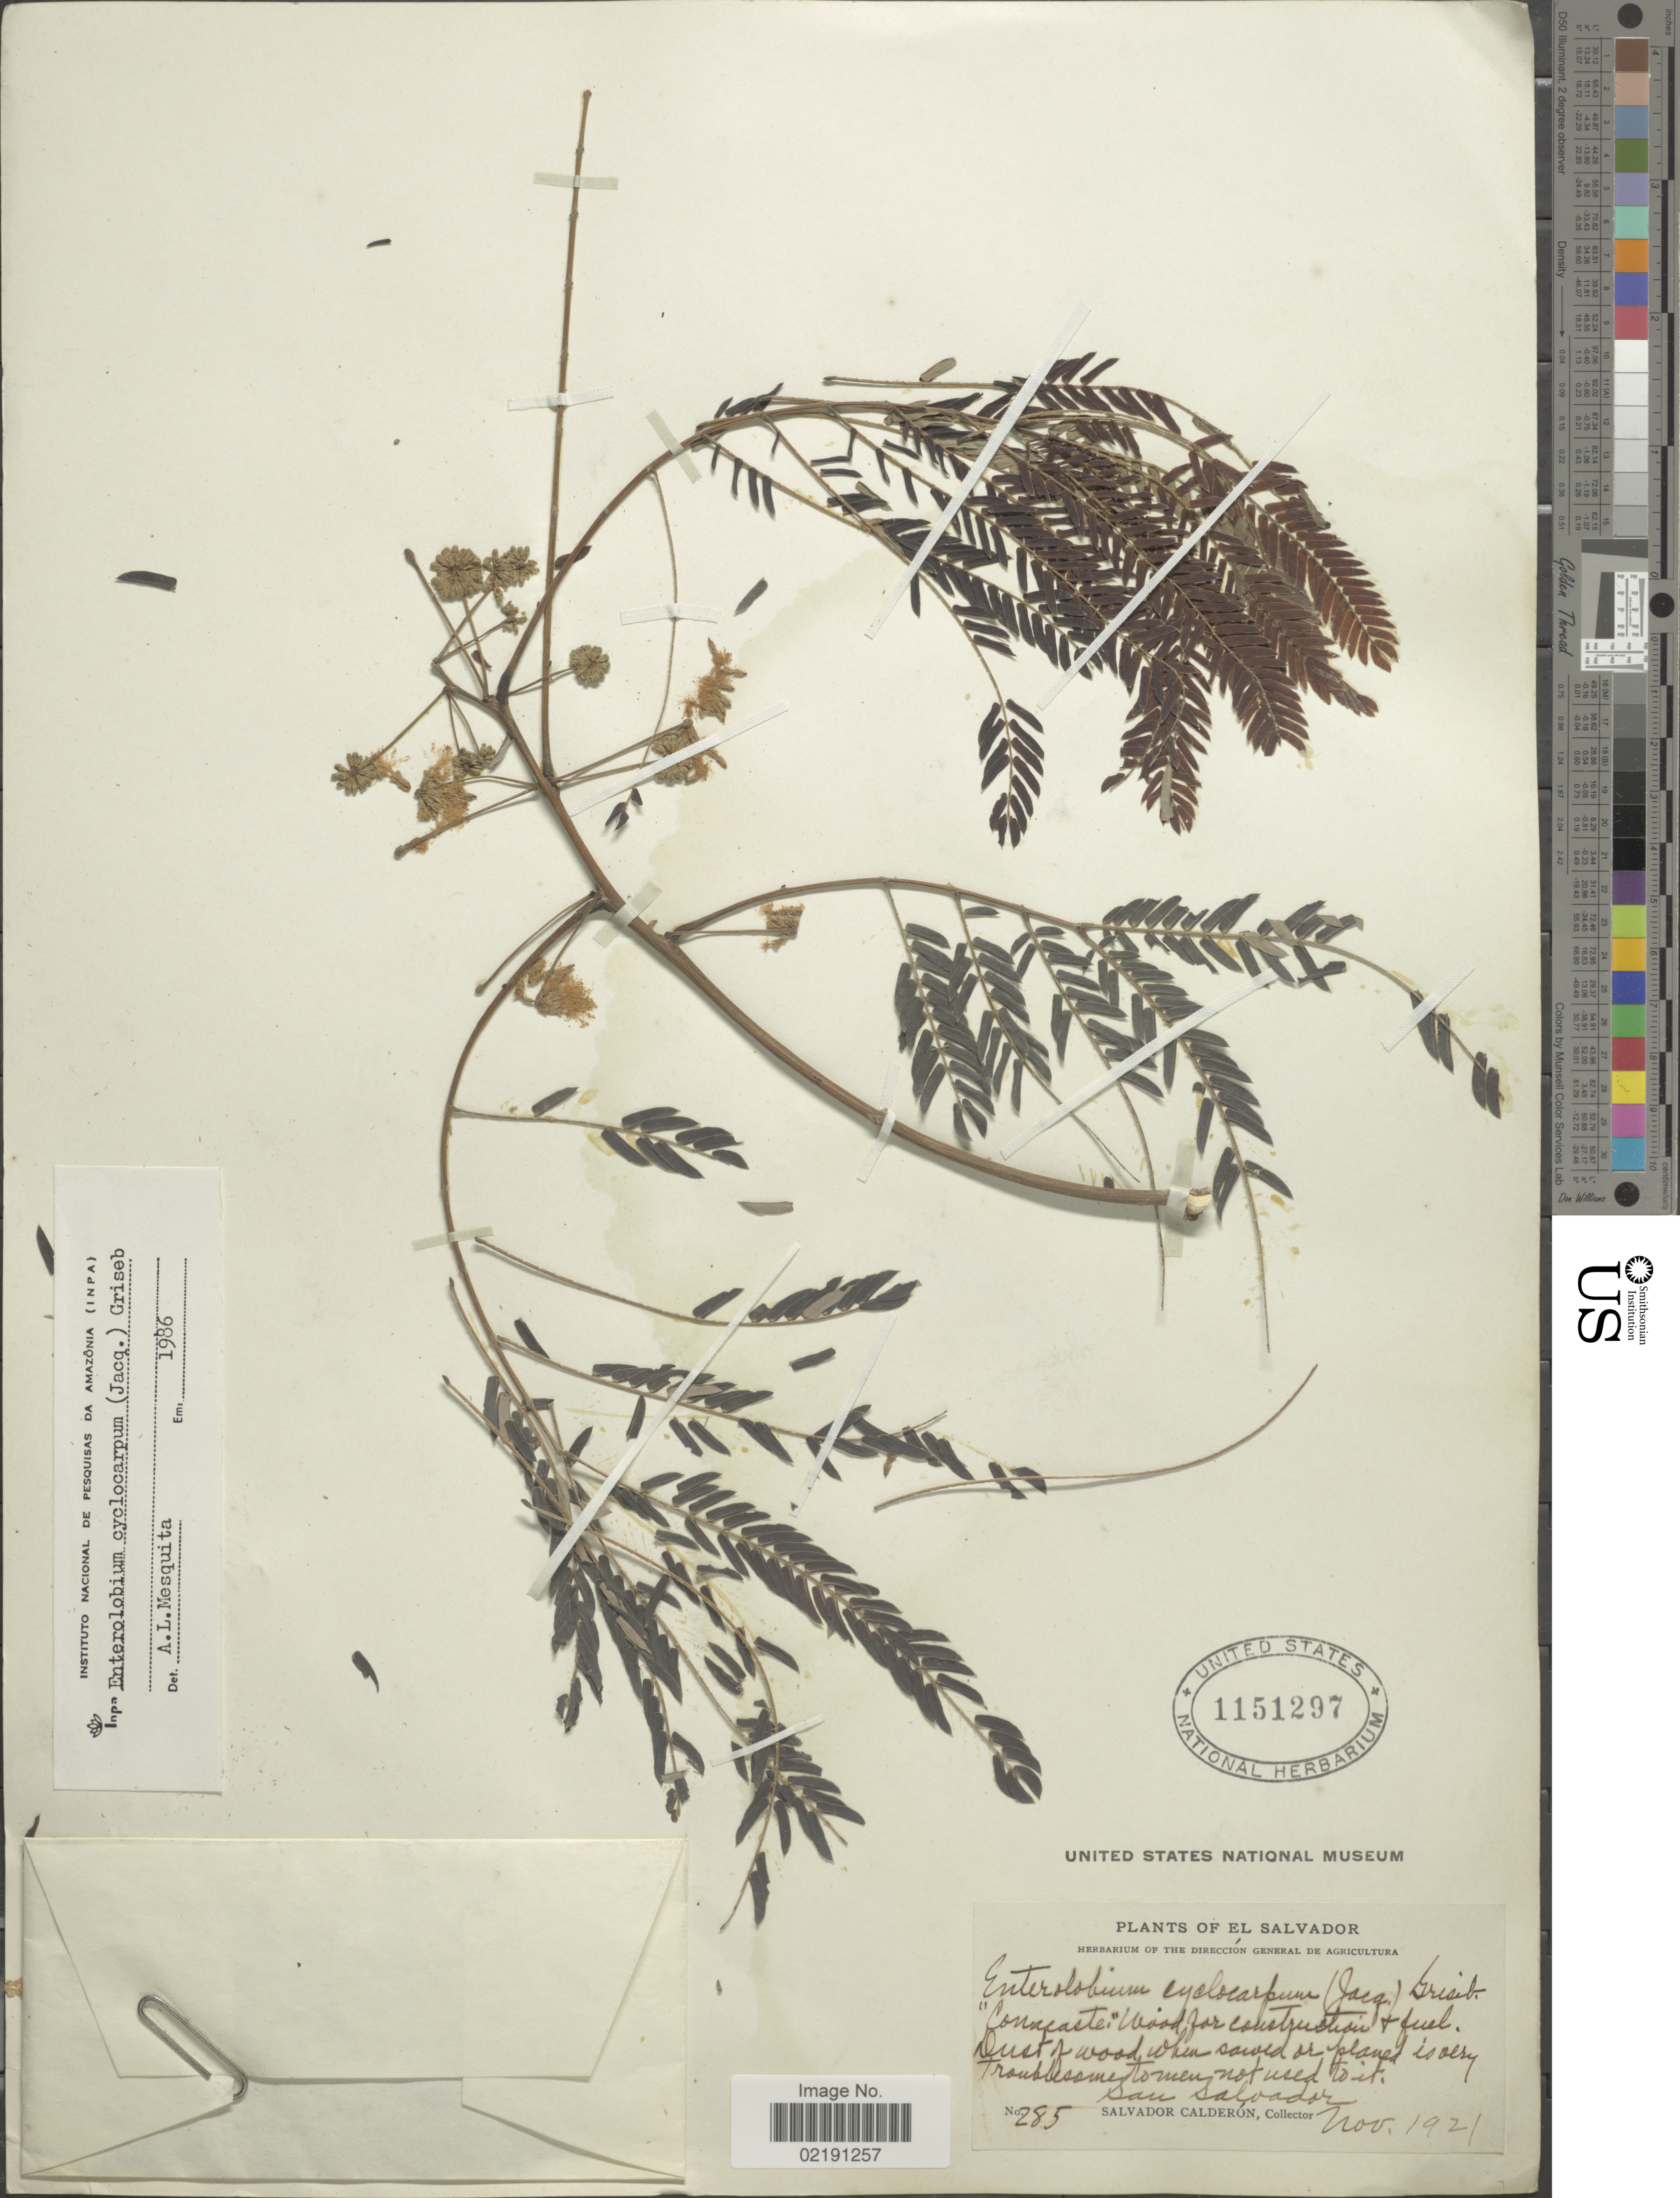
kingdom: Plantae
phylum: Tracheophyta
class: Magnoliopsida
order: Fabales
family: Fabaceae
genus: Enterolobium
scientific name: Enterolobium cyclocarpum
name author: (Jacq.) Griseb.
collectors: S. Calderón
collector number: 285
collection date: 1921-11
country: El Salvador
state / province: San Salvador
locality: San Salvador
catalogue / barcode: US 1151297